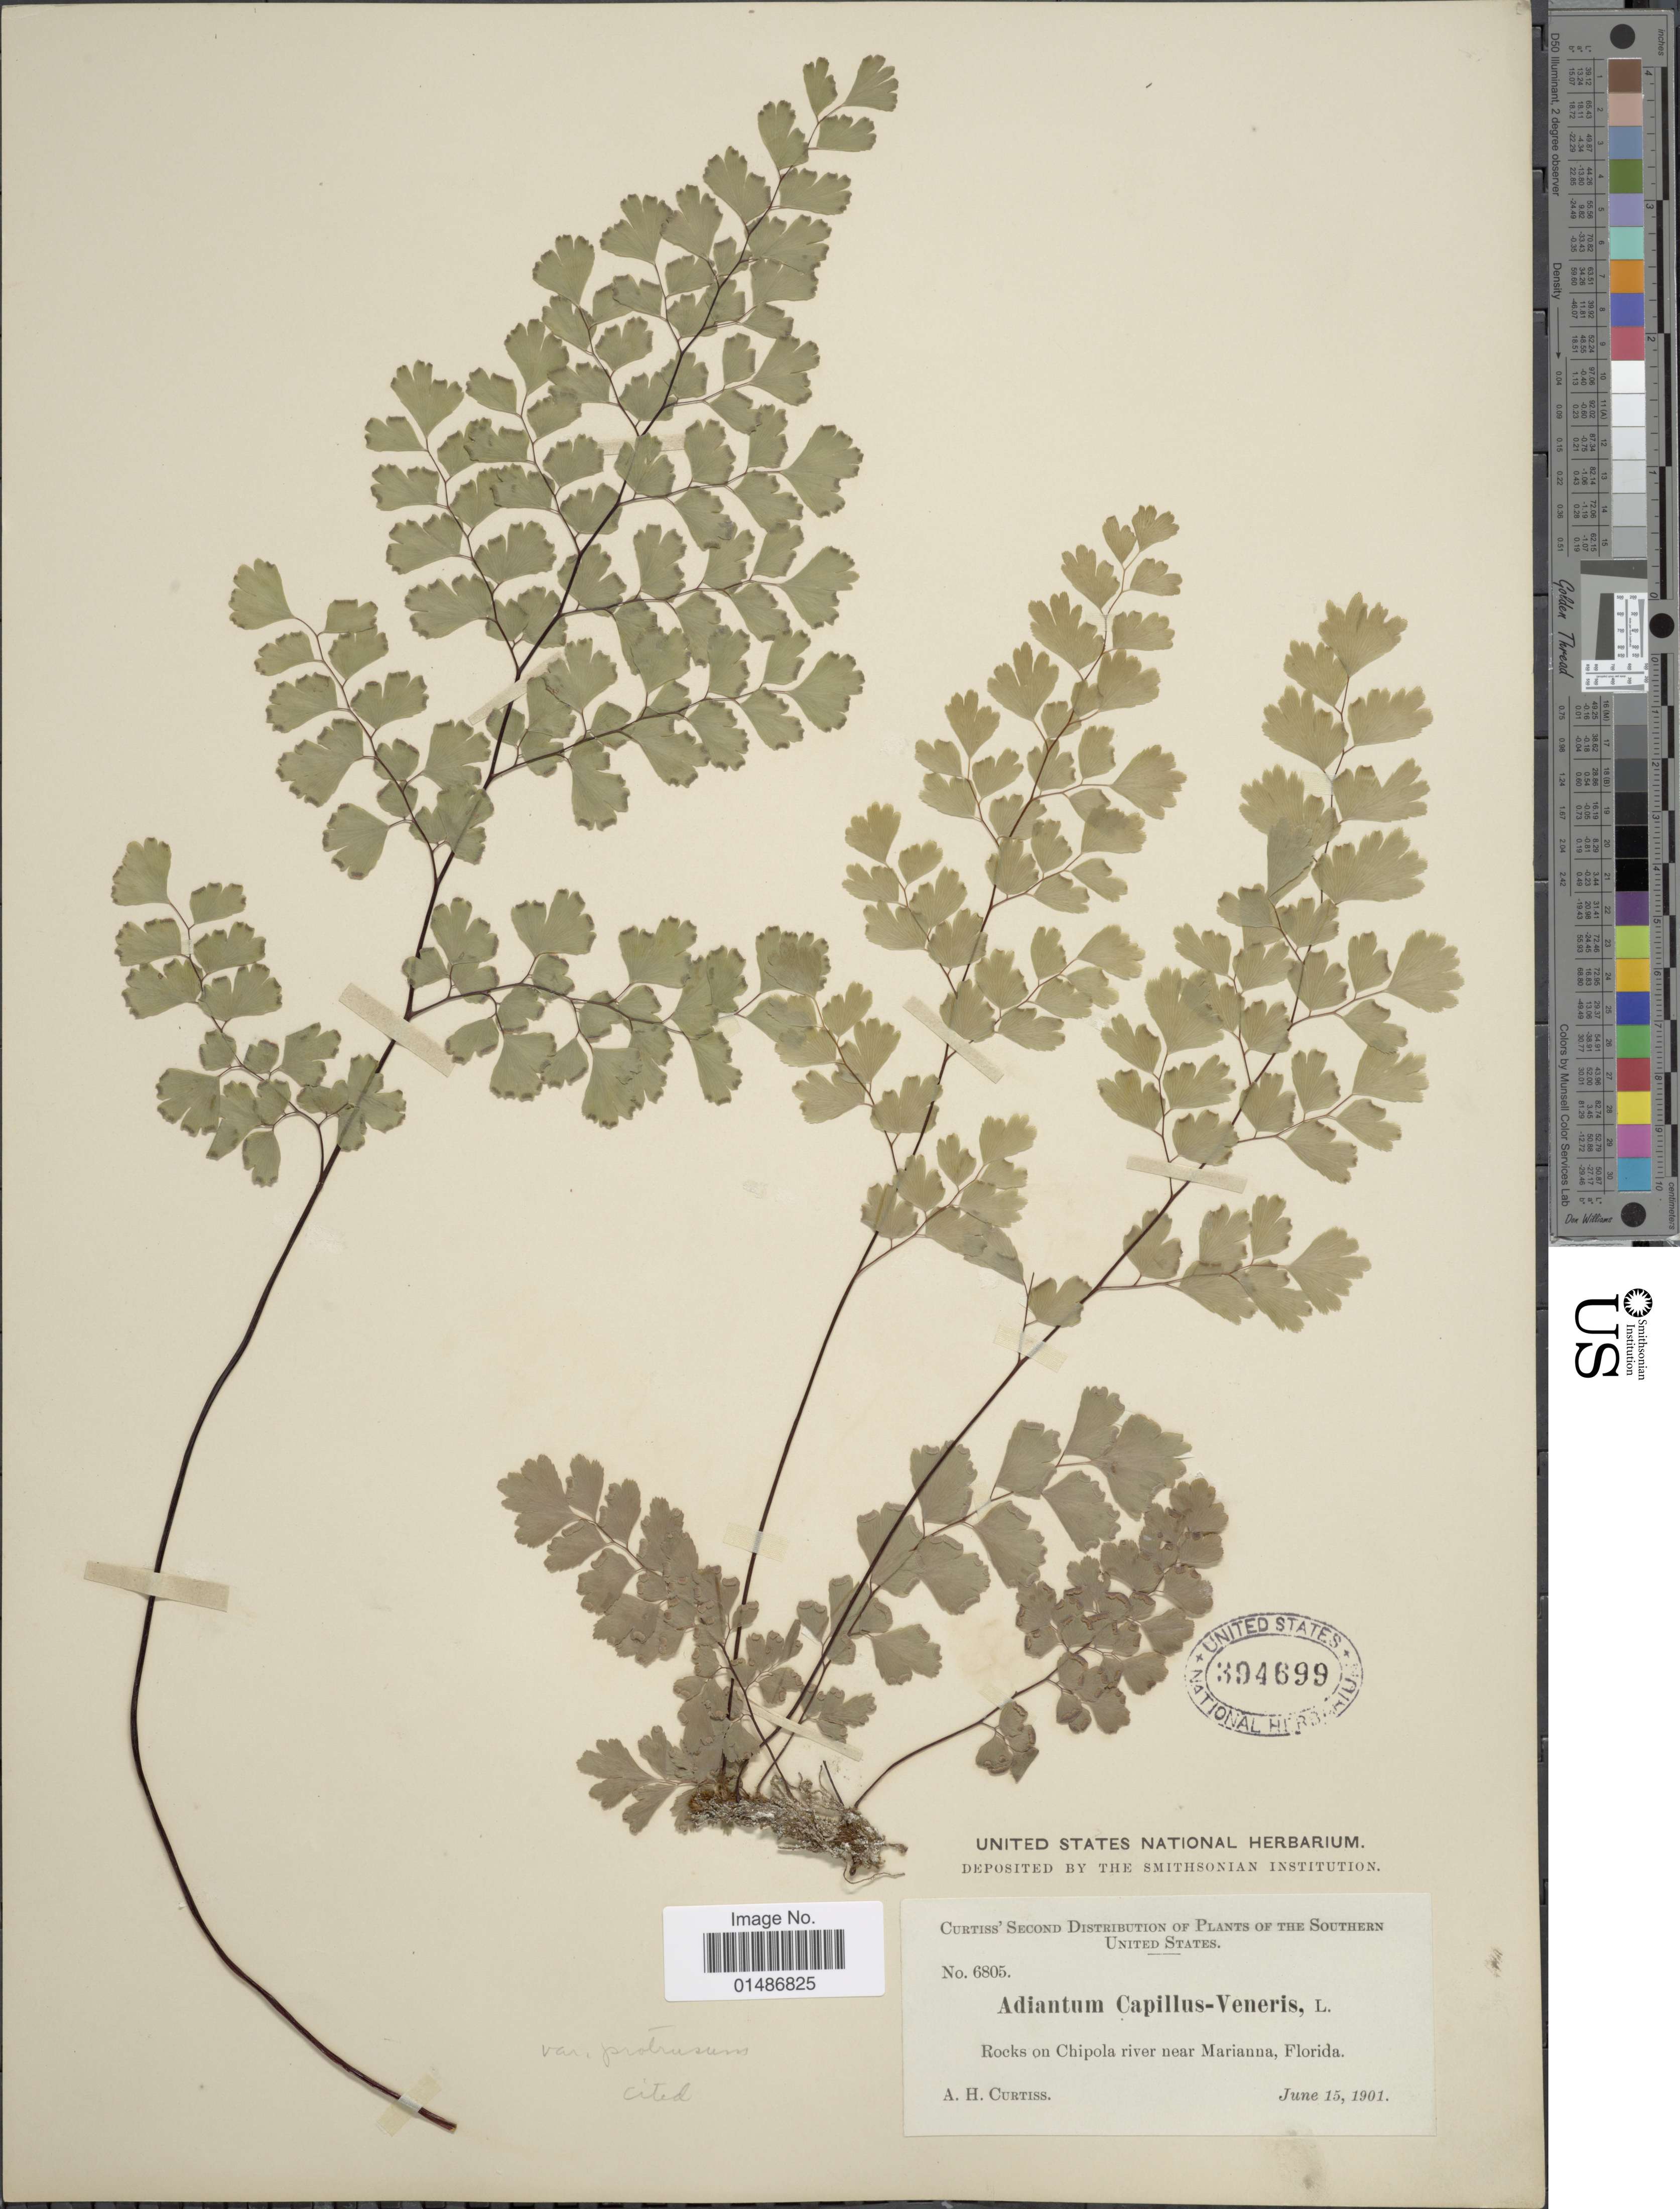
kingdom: Plantae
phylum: Tracheophyta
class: Polypodiopsida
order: Polypodiales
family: Pteridaceae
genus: Adiantum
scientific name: Adiantum capillus-veneris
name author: L.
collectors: A. H. Curtiss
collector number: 6805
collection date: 1901-06-15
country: United States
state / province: Florida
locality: Southern United States. Rocks on Chipola river near Marianna.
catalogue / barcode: US 394699